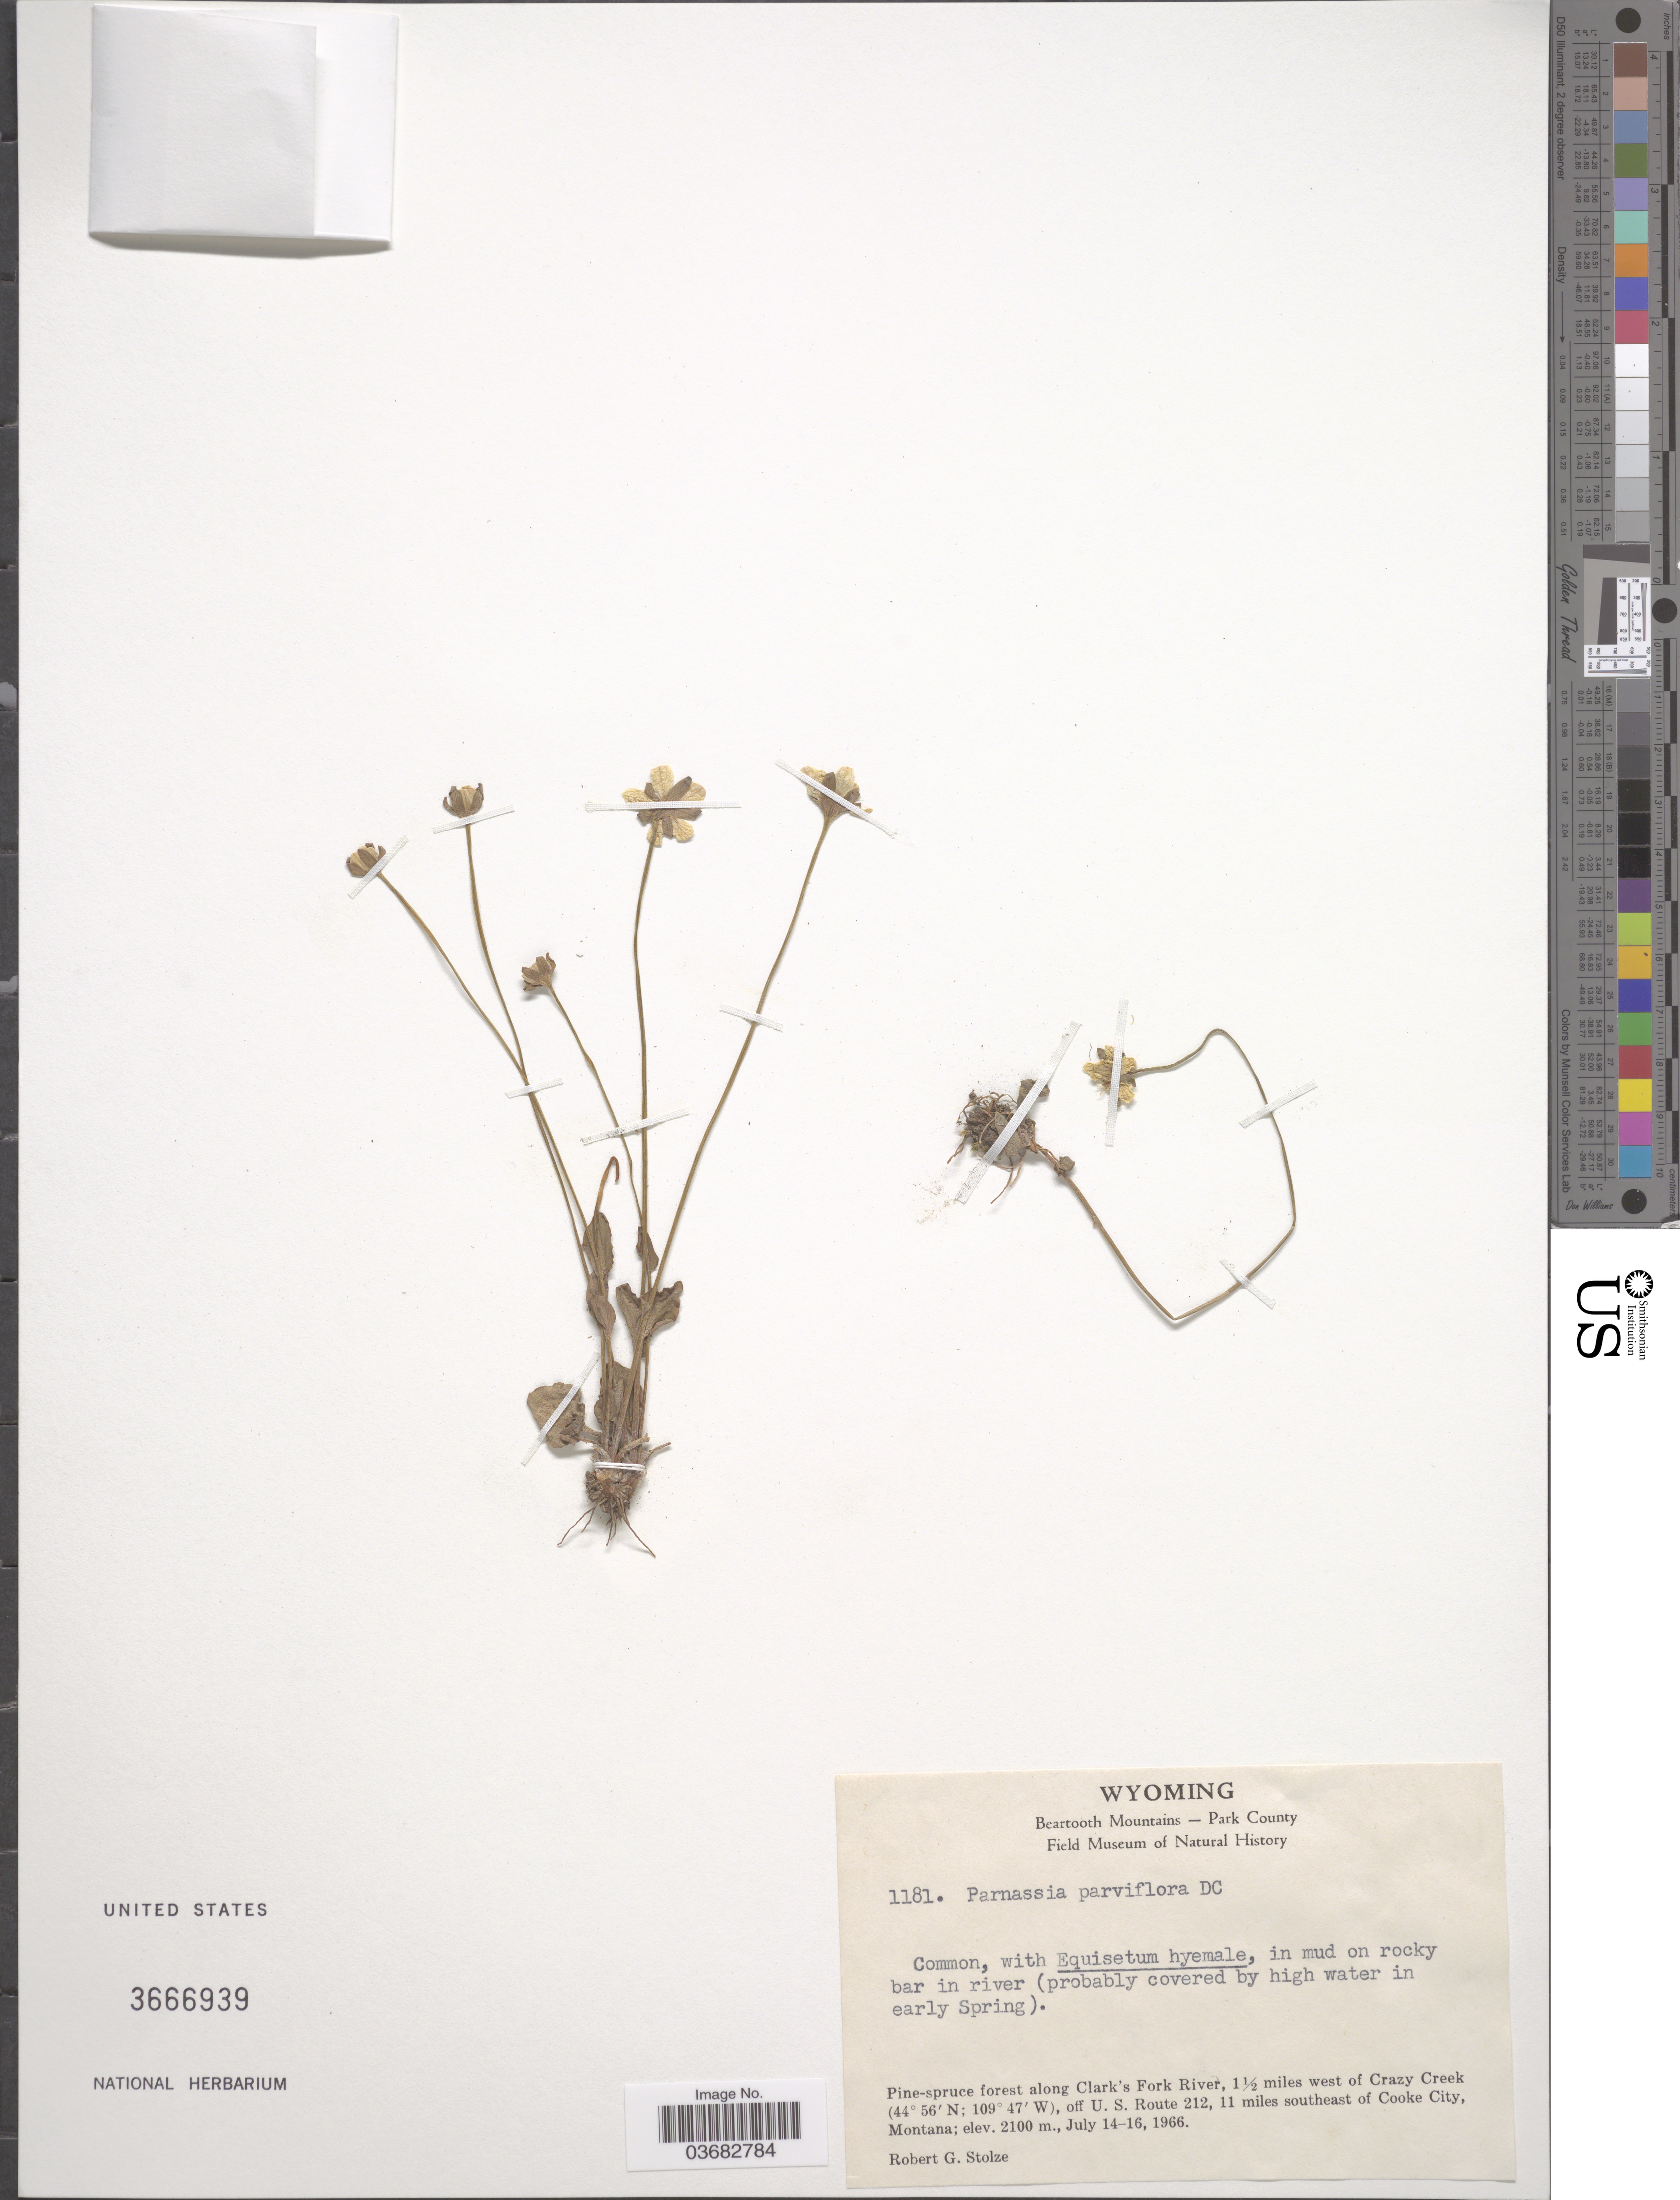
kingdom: Plantae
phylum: Tracheophyta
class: Magnoliopsida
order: Celastrales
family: Parnassiaceae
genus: Parnassia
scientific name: Parnassia parviflora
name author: DC.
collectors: R. G. Stolze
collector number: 1181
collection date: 1966-07-14/1966-07-16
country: United States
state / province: Wyoming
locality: Beartooth Mountains - Park County. In mud on rocky bar in river. Pine-spruce forest along Clark's Fork River, 1½ miles west of Crazy Creek, off U. S. Route 212, 11 miles southeast of Cooke City.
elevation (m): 2100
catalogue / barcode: US 3666939